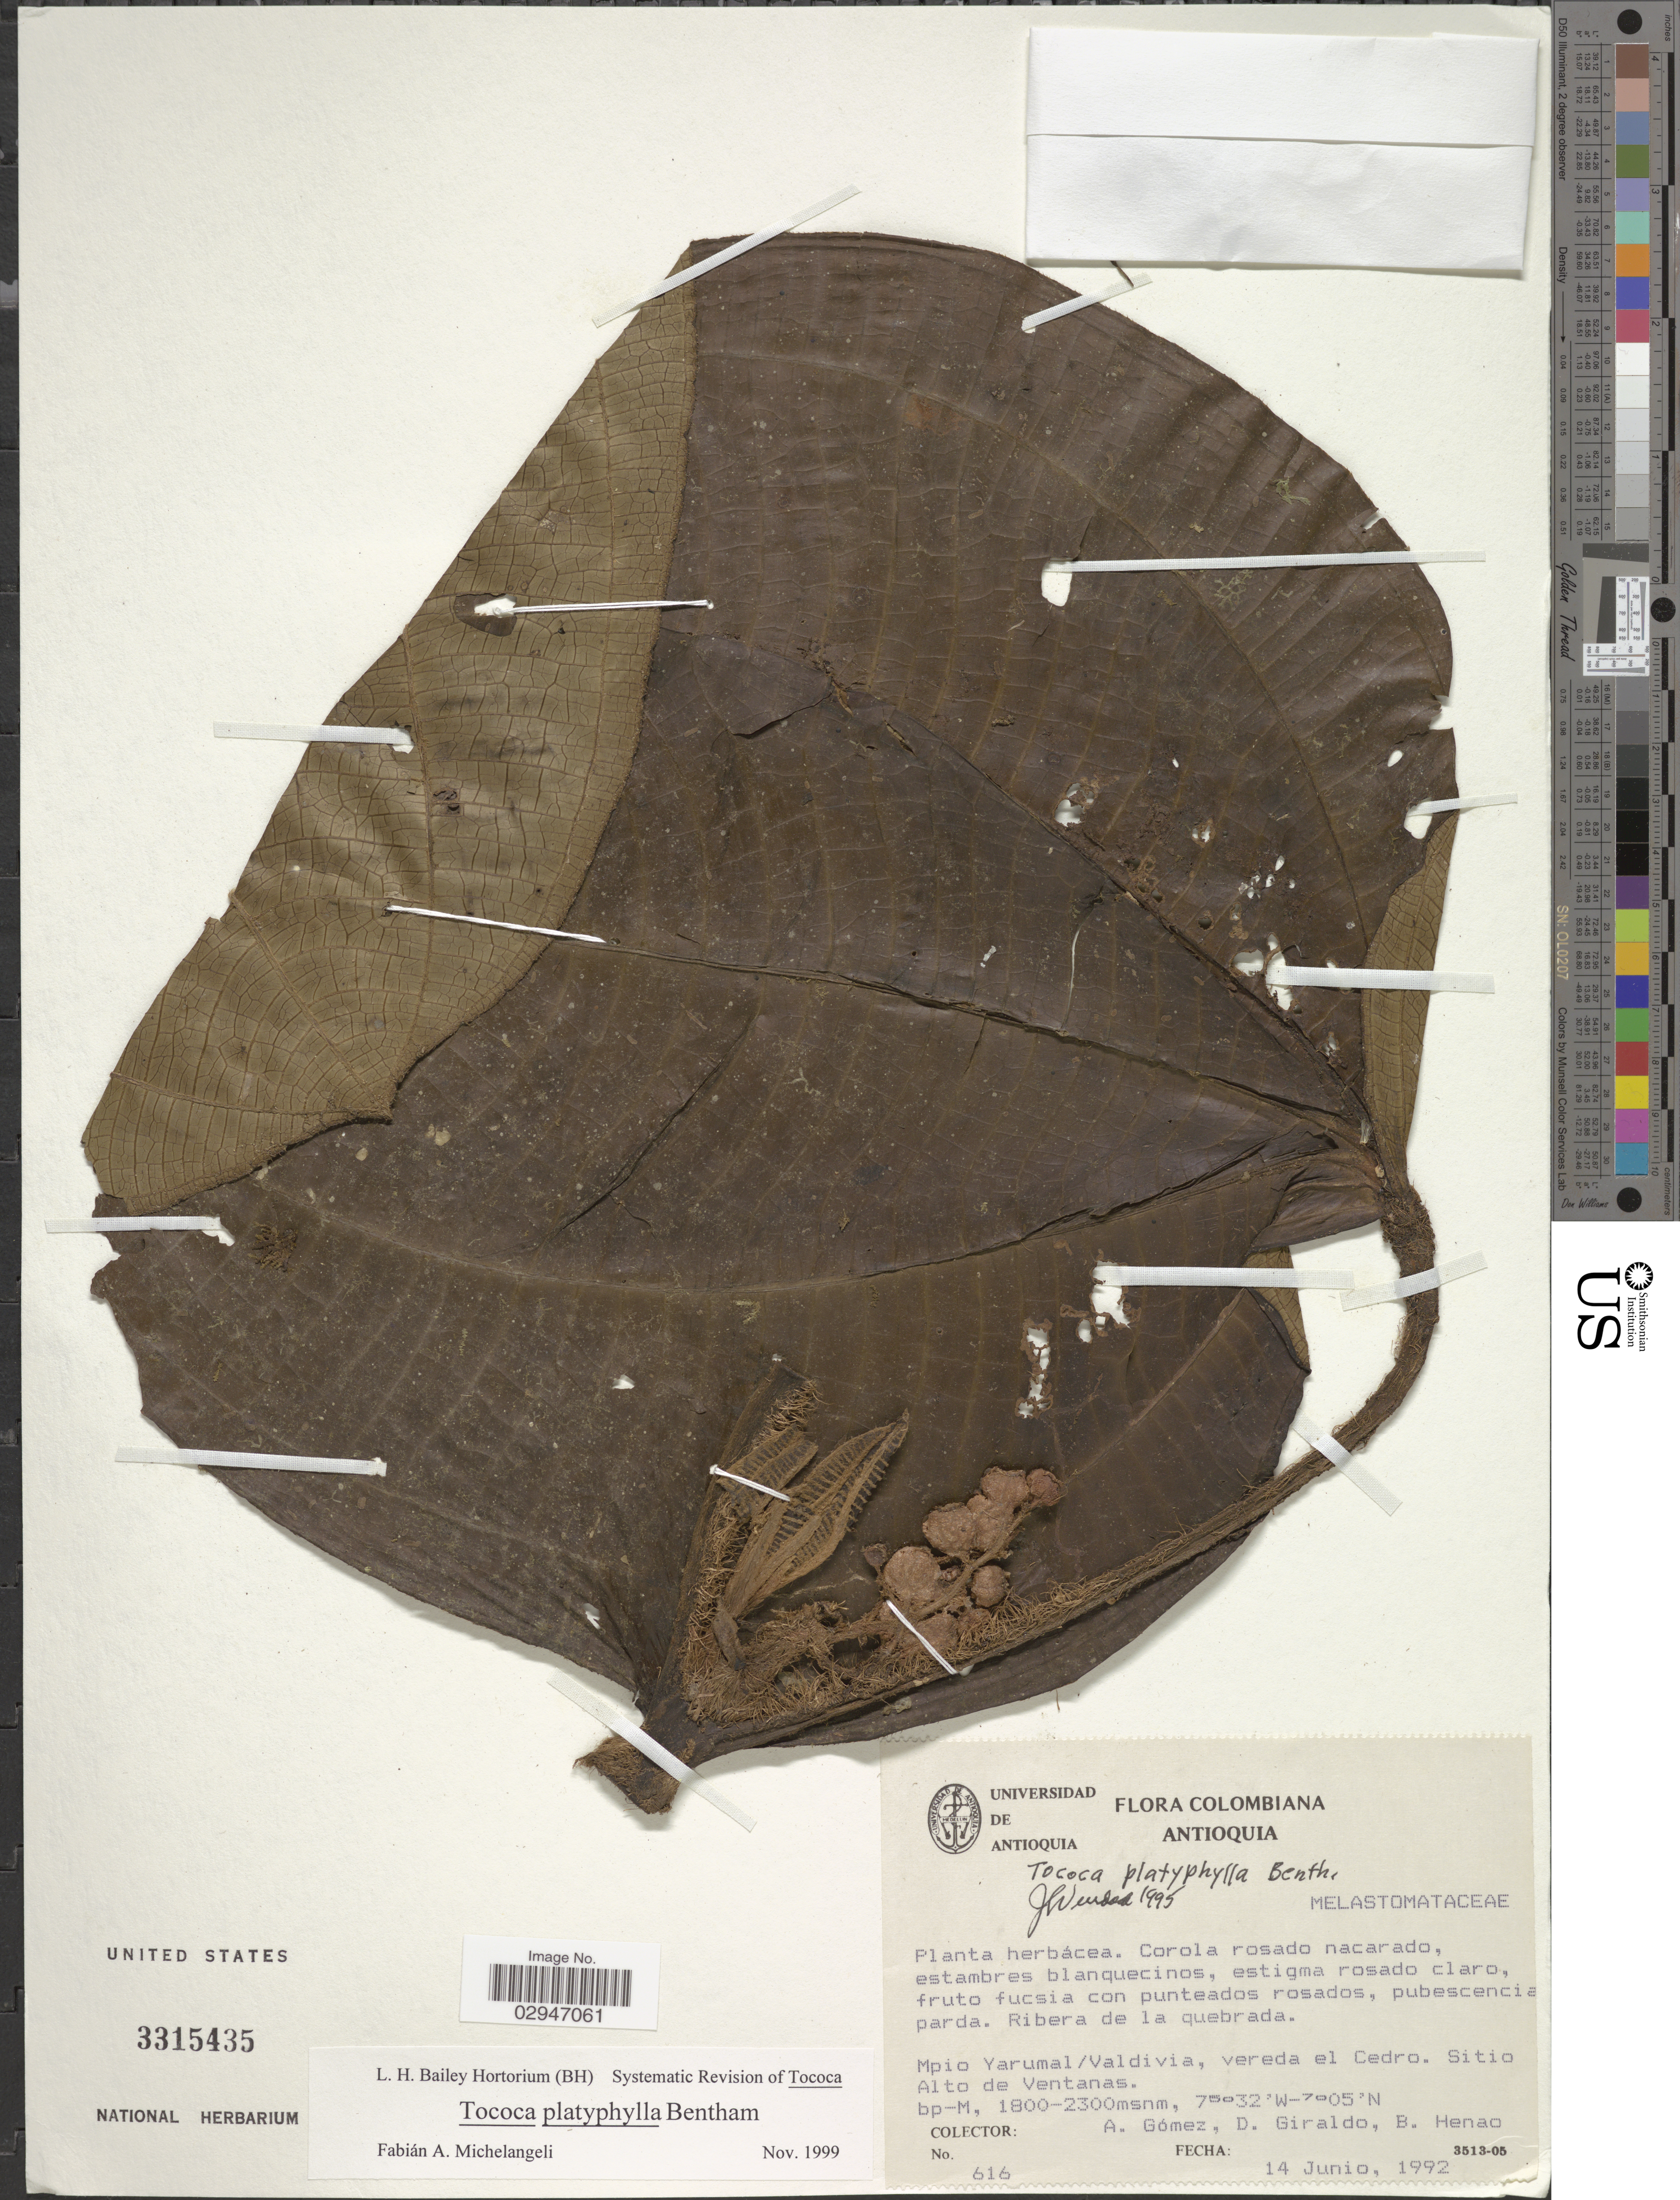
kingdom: Plantae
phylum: Tracheophyta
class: Magnoliopsida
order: Myrtales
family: Melastomataceae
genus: Tococa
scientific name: Tococa platyphylla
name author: Benth.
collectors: A. Gómez, D. Giraldo & B. Henao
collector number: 616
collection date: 1992-06-14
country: Colombia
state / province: Antioquia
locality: Ribera de la quebrada. Mpio Yarumal/Valdivia, vereda el Cedro. Sitio Alto de Ventanas, bp-M.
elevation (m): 1800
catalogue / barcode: US 3315435